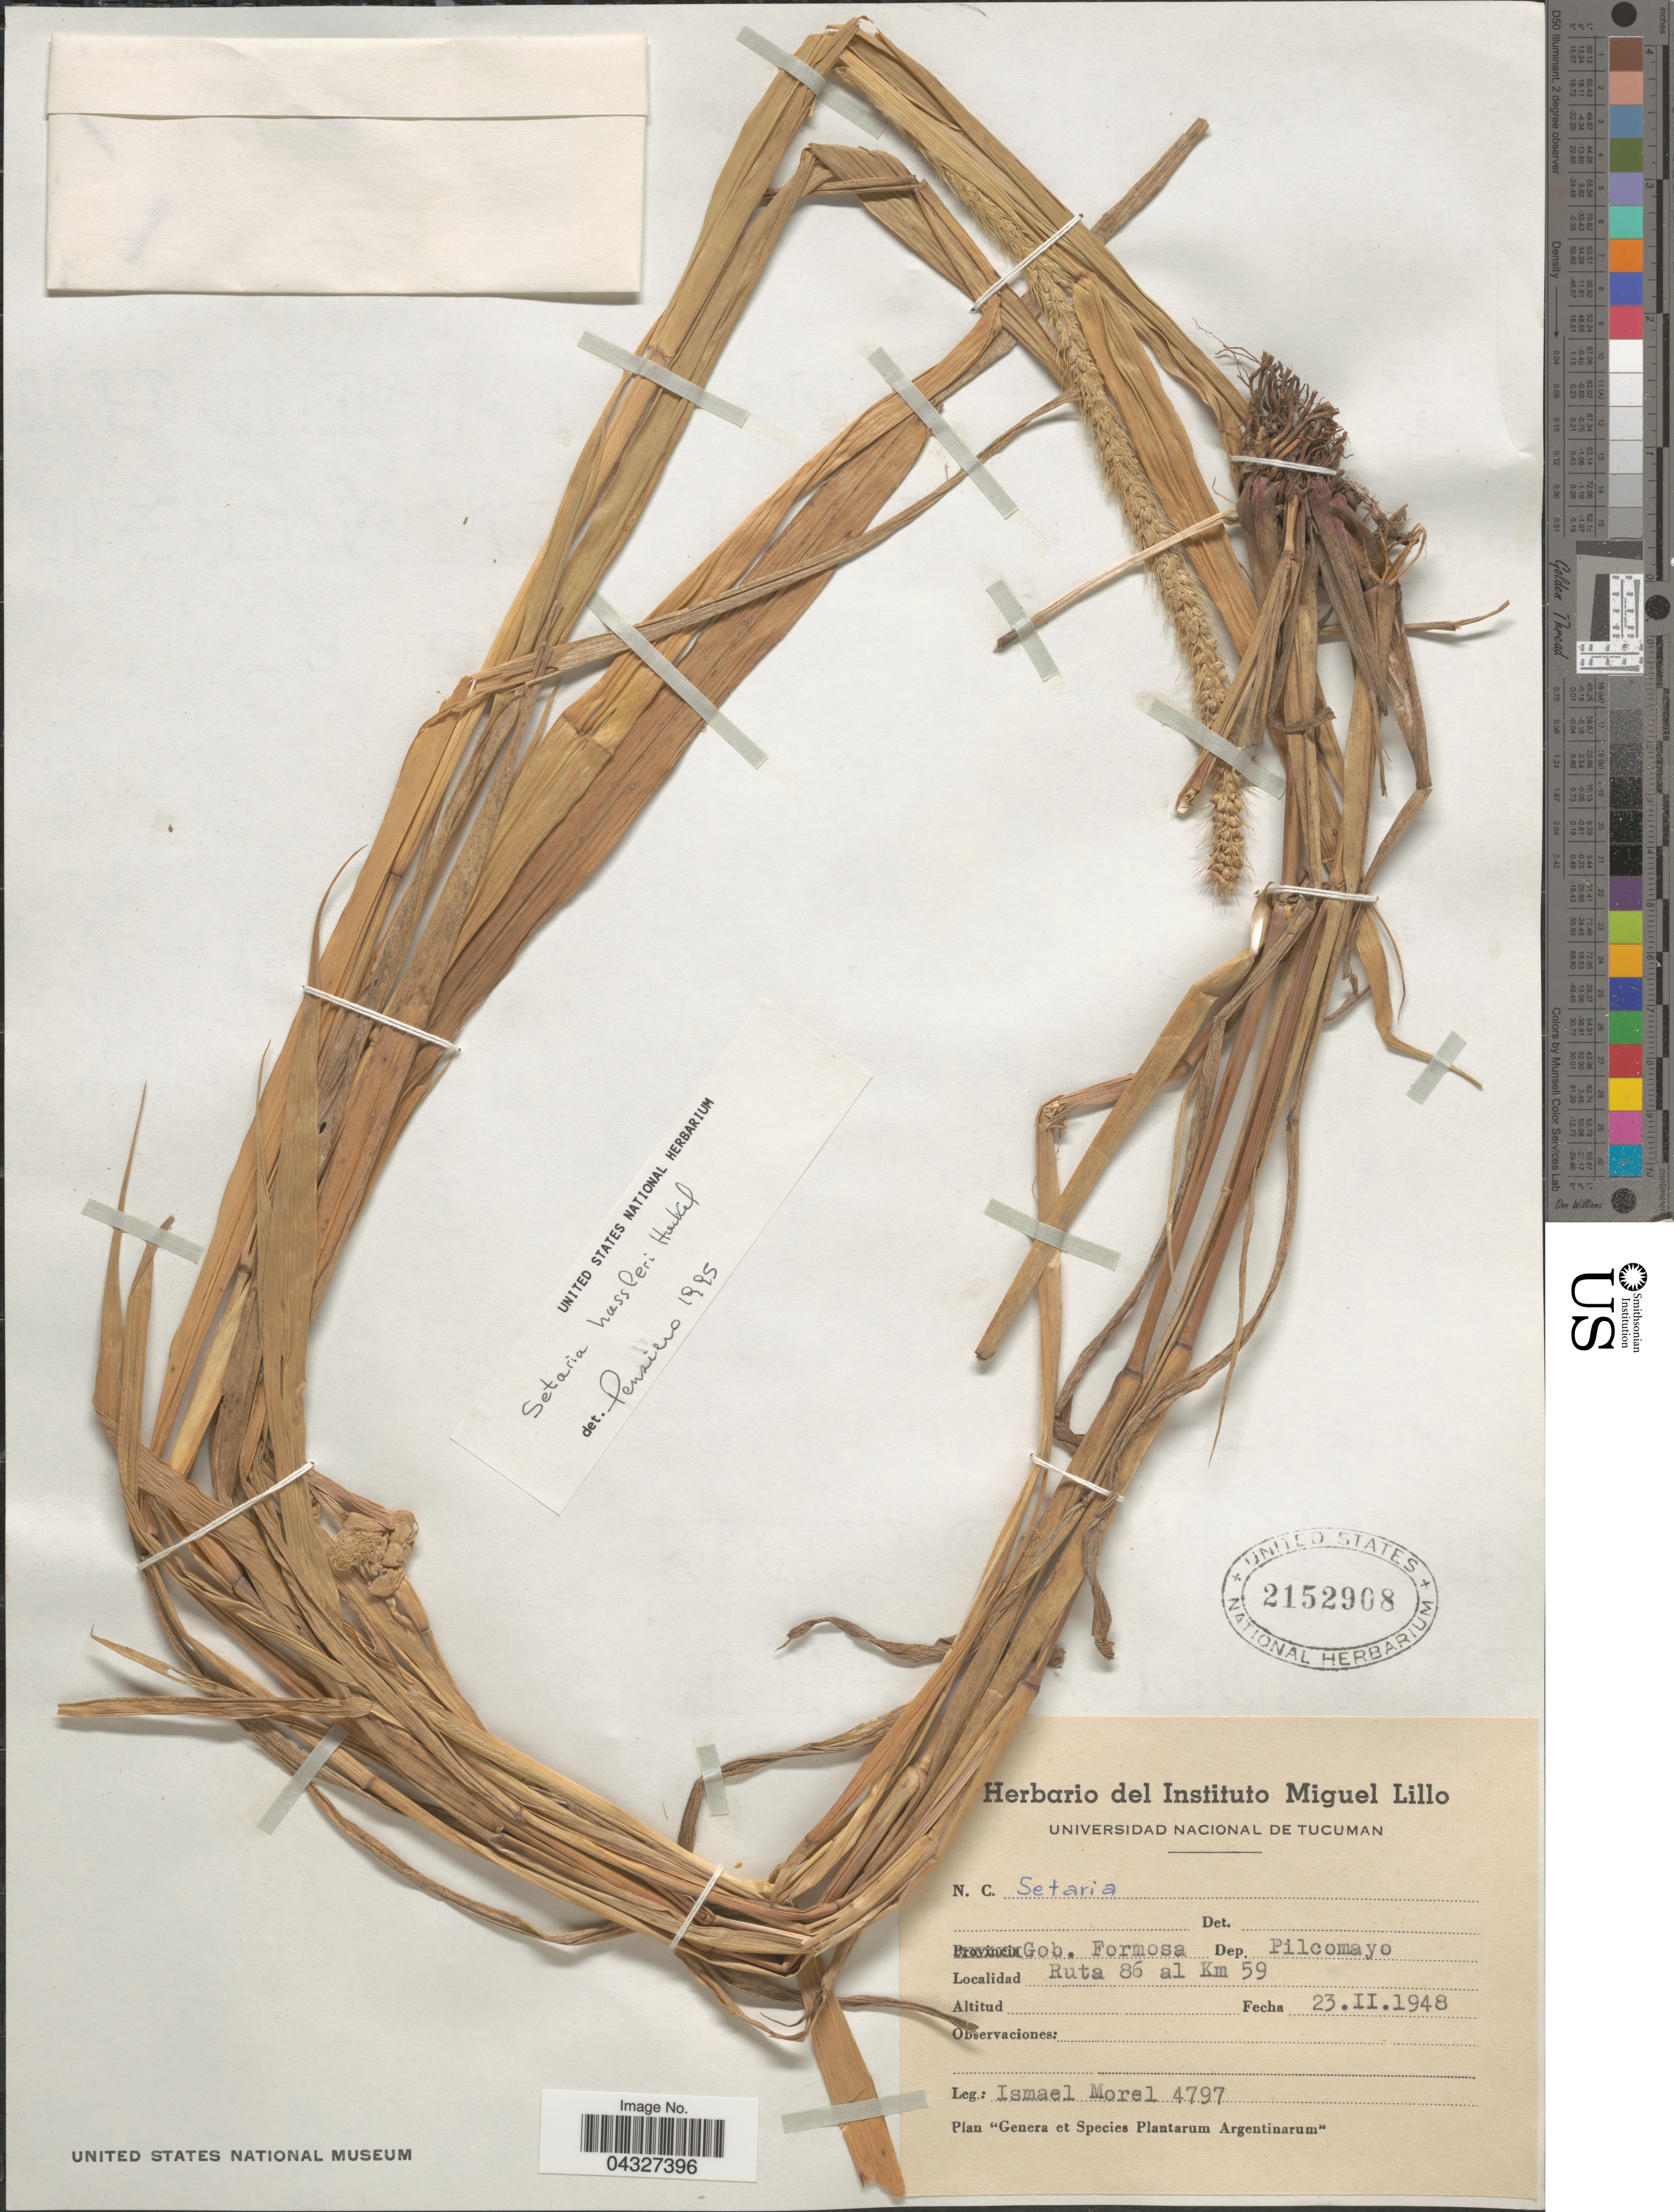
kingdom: Plantae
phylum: Tracheophyta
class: Liliopsida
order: Poales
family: Poaceae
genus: Setaria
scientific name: Setaria hassleri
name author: Hack. in Chodat & Hassl.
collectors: I. Morel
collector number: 479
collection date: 1948-02-23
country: Argentina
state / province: Formosa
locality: Gob. Formosa. Dep. Pilcomayo. Ruta 86 al Km 59.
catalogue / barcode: US 2152908